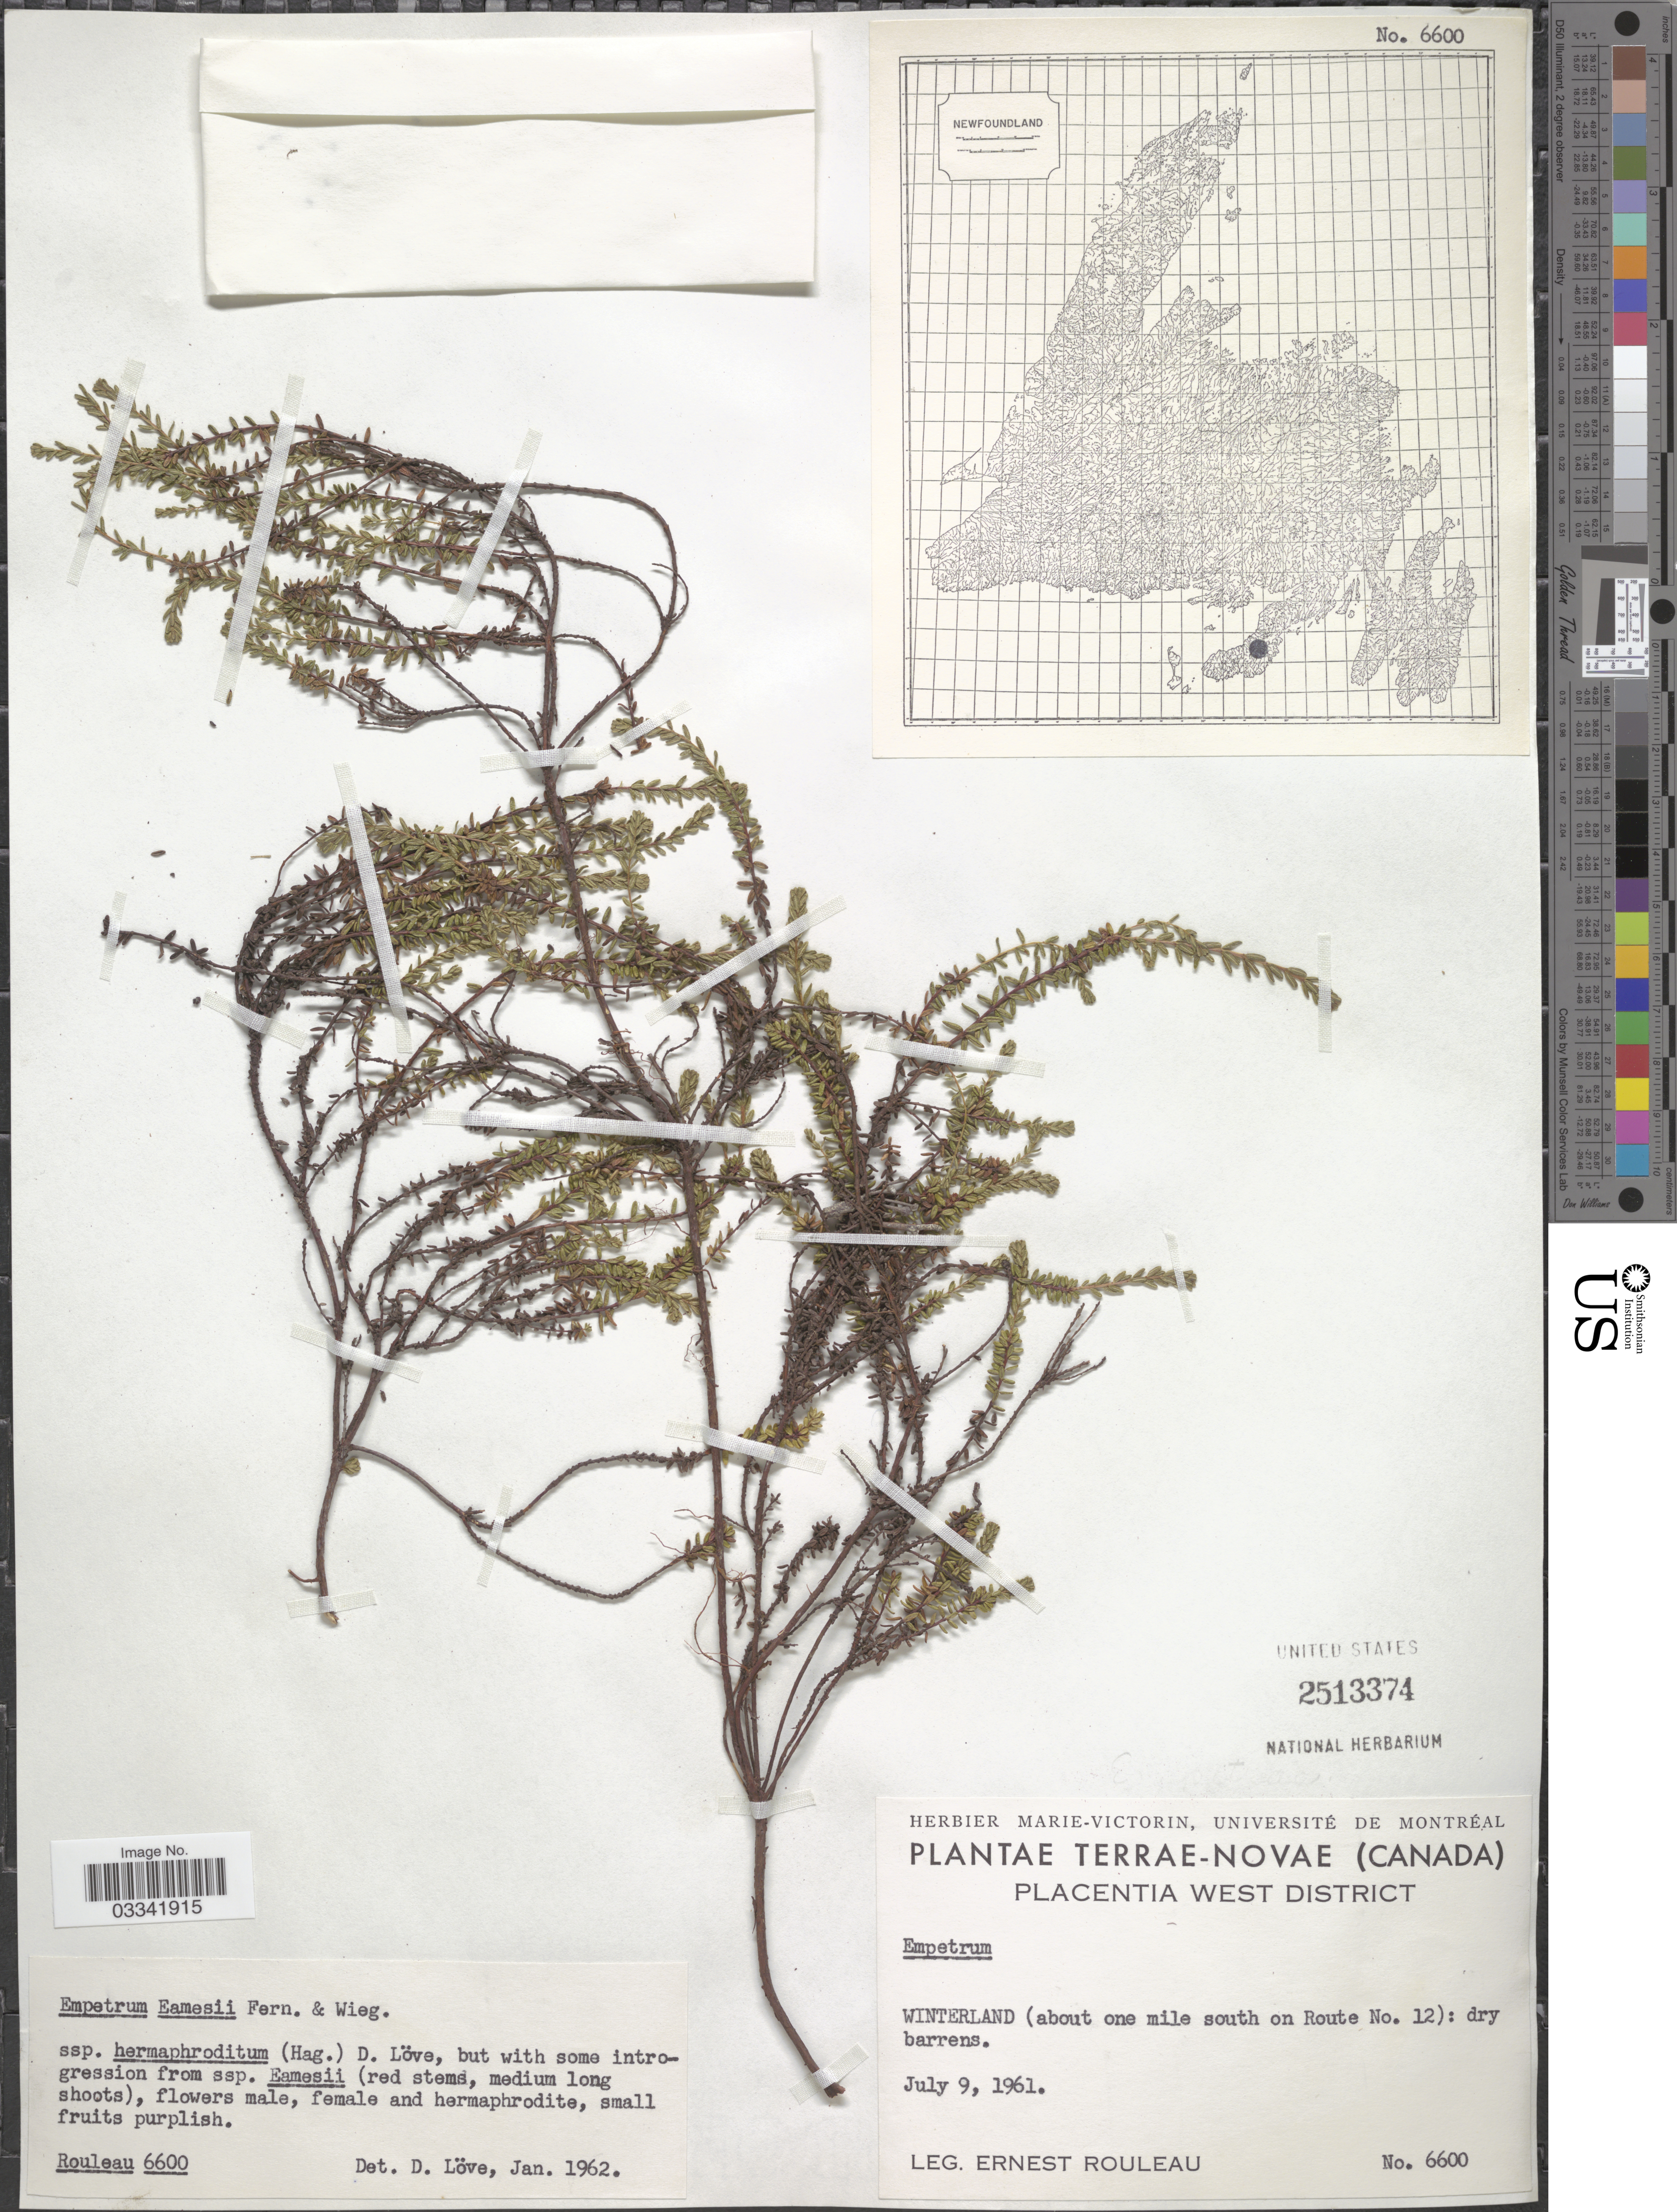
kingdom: Plantae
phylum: Tracheophyta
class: Magnoliopsida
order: Ericales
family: Ericaceae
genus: Empetrum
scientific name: Empetrum nigrum subsp. hermaphroditum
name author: (Hagerup) Böcher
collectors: E. Rouleau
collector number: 6600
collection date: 1961-07-09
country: Canada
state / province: Newfoundland and Labrador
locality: Terrae-Novae, Placentia West District, Winterland (about one mile south of Route No. 12).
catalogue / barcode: US 2513374